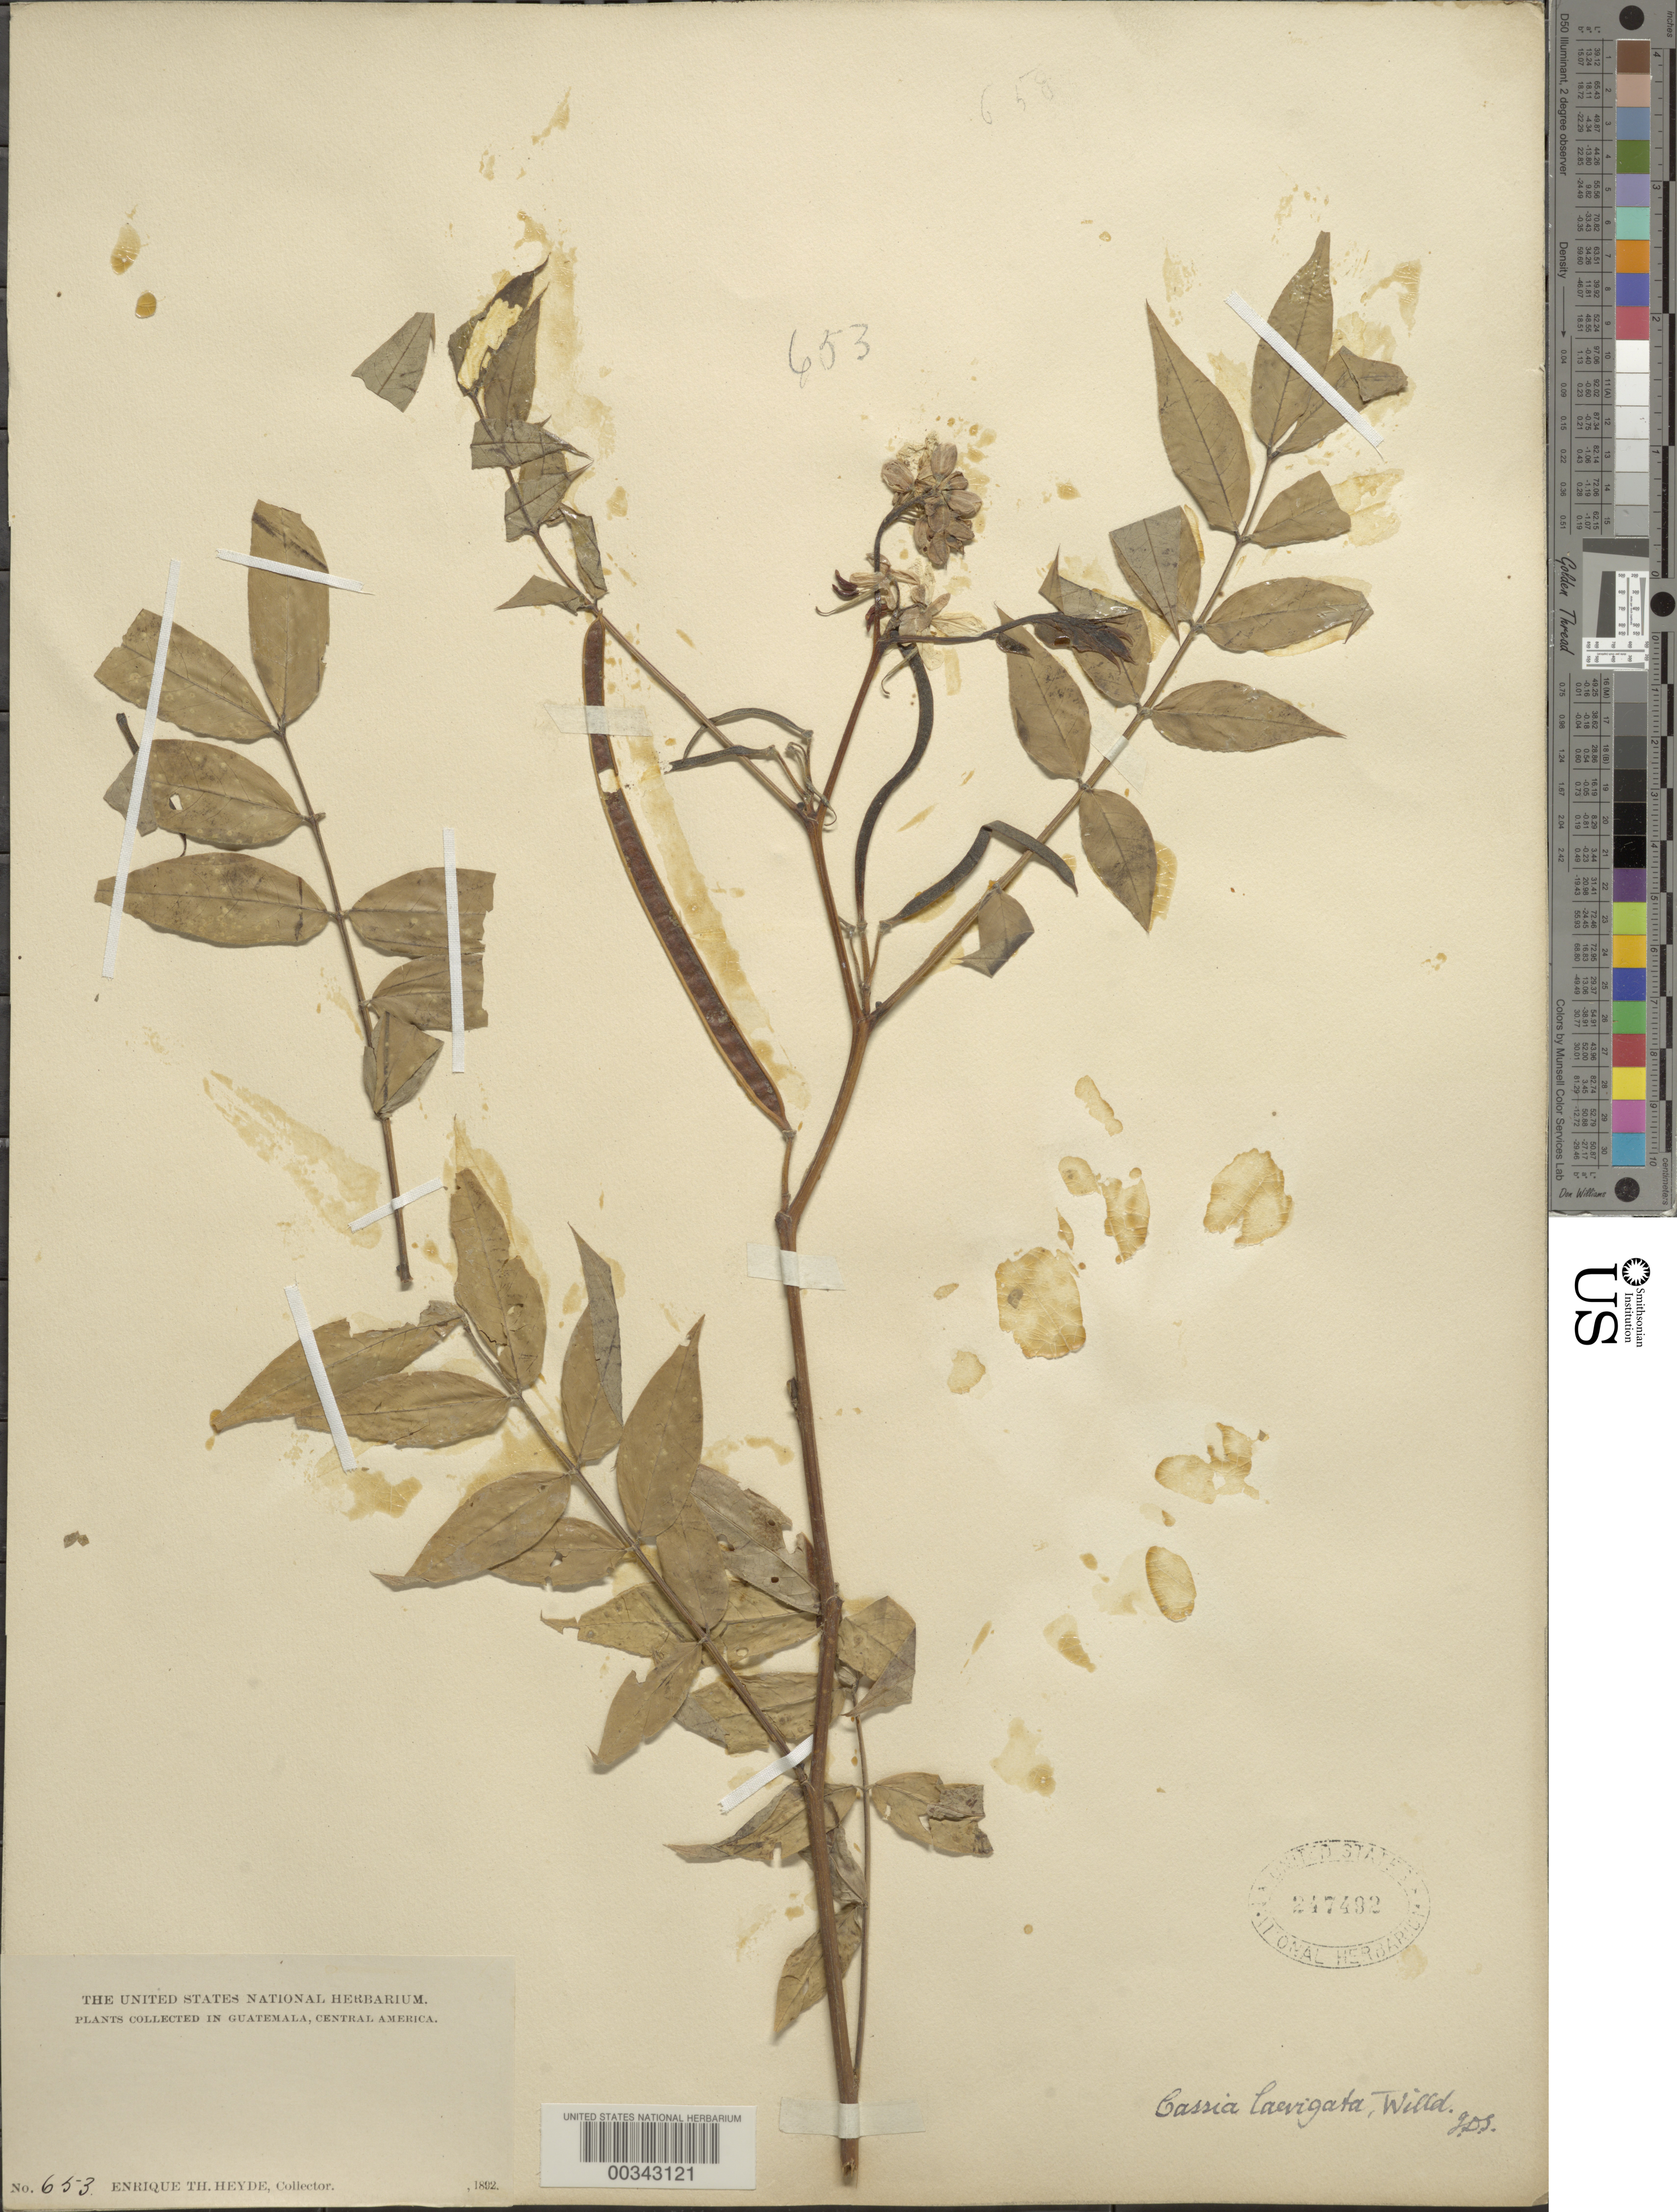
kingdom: Plantae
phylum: Tracheophyta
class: Magnoliopsida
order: Fabales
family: Fabaceae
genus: Senna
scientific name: Senna occidentalis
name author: (L.) Link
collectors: E. T. Heyde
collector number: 653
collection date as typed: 1892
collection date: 1892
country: Guatemala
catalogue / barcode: US 247492